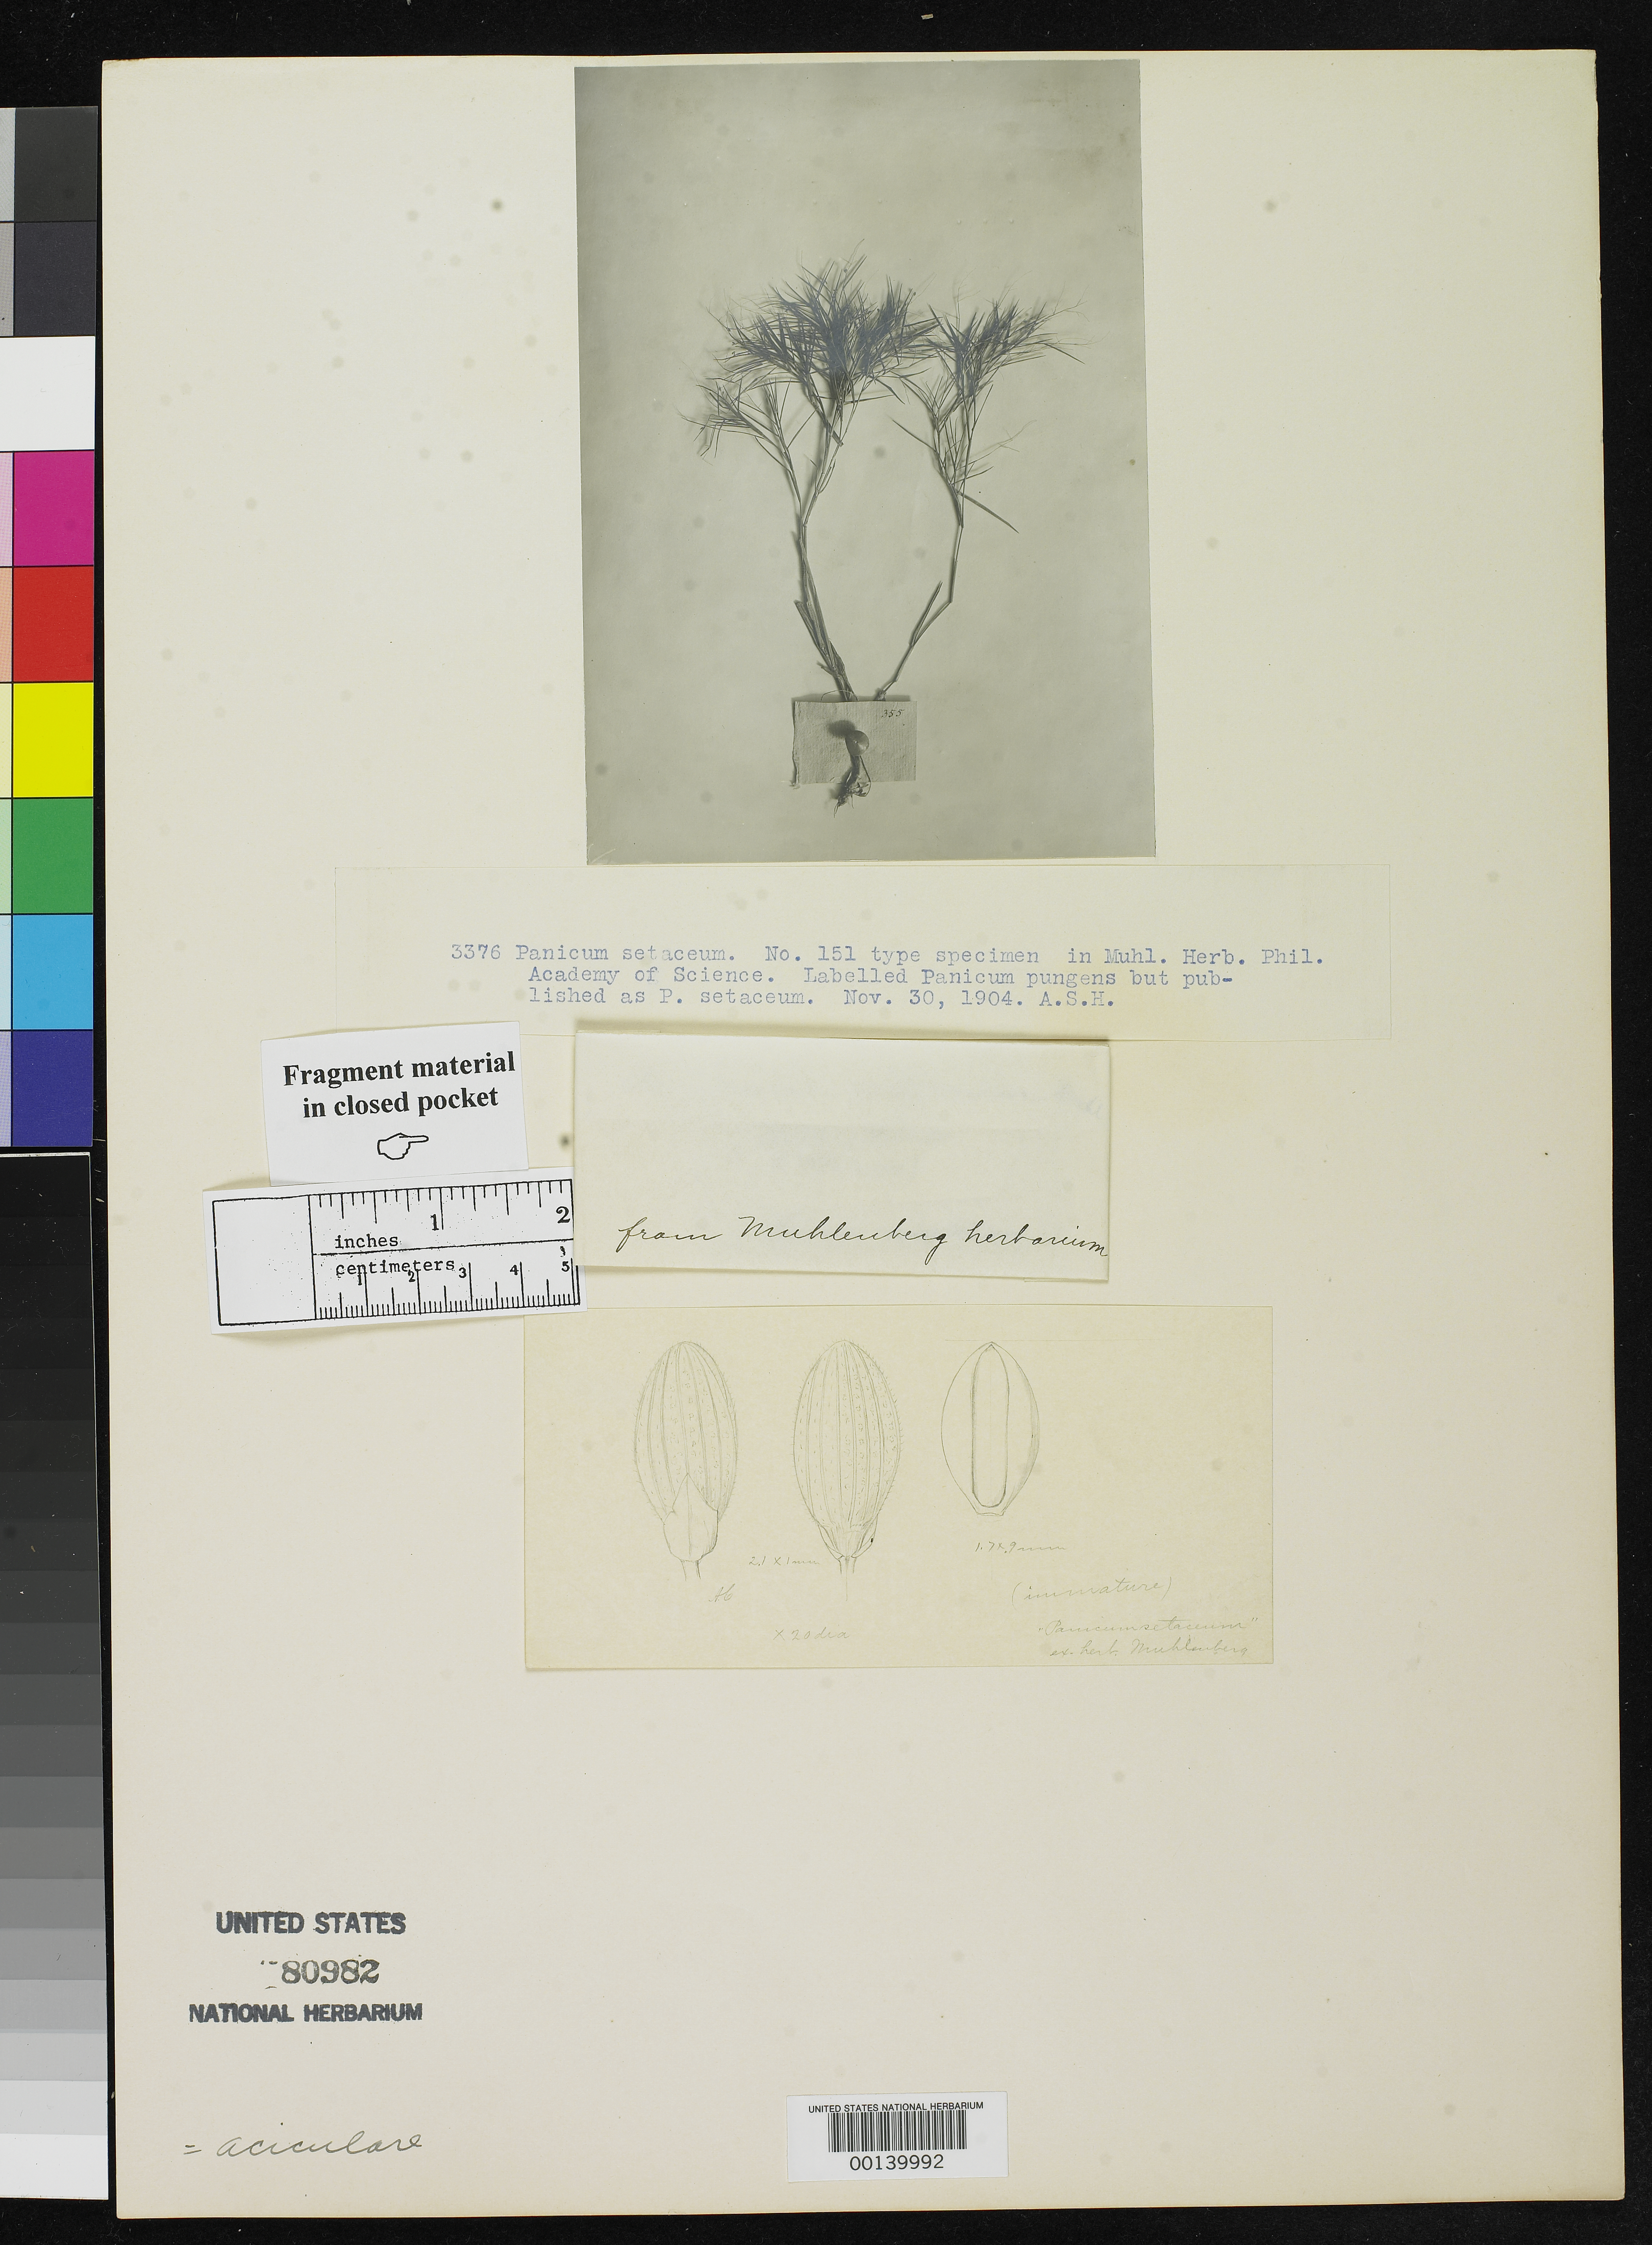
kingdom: Plantae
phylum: Tracheophyta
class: Liliopsida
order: Poales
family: Poaceae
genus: Panicum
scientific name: Panicum setaceum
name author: Muhl.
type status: Type Fragment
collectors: S. Elliott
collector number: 358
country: United States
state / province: Georgia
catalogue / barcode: US 80982